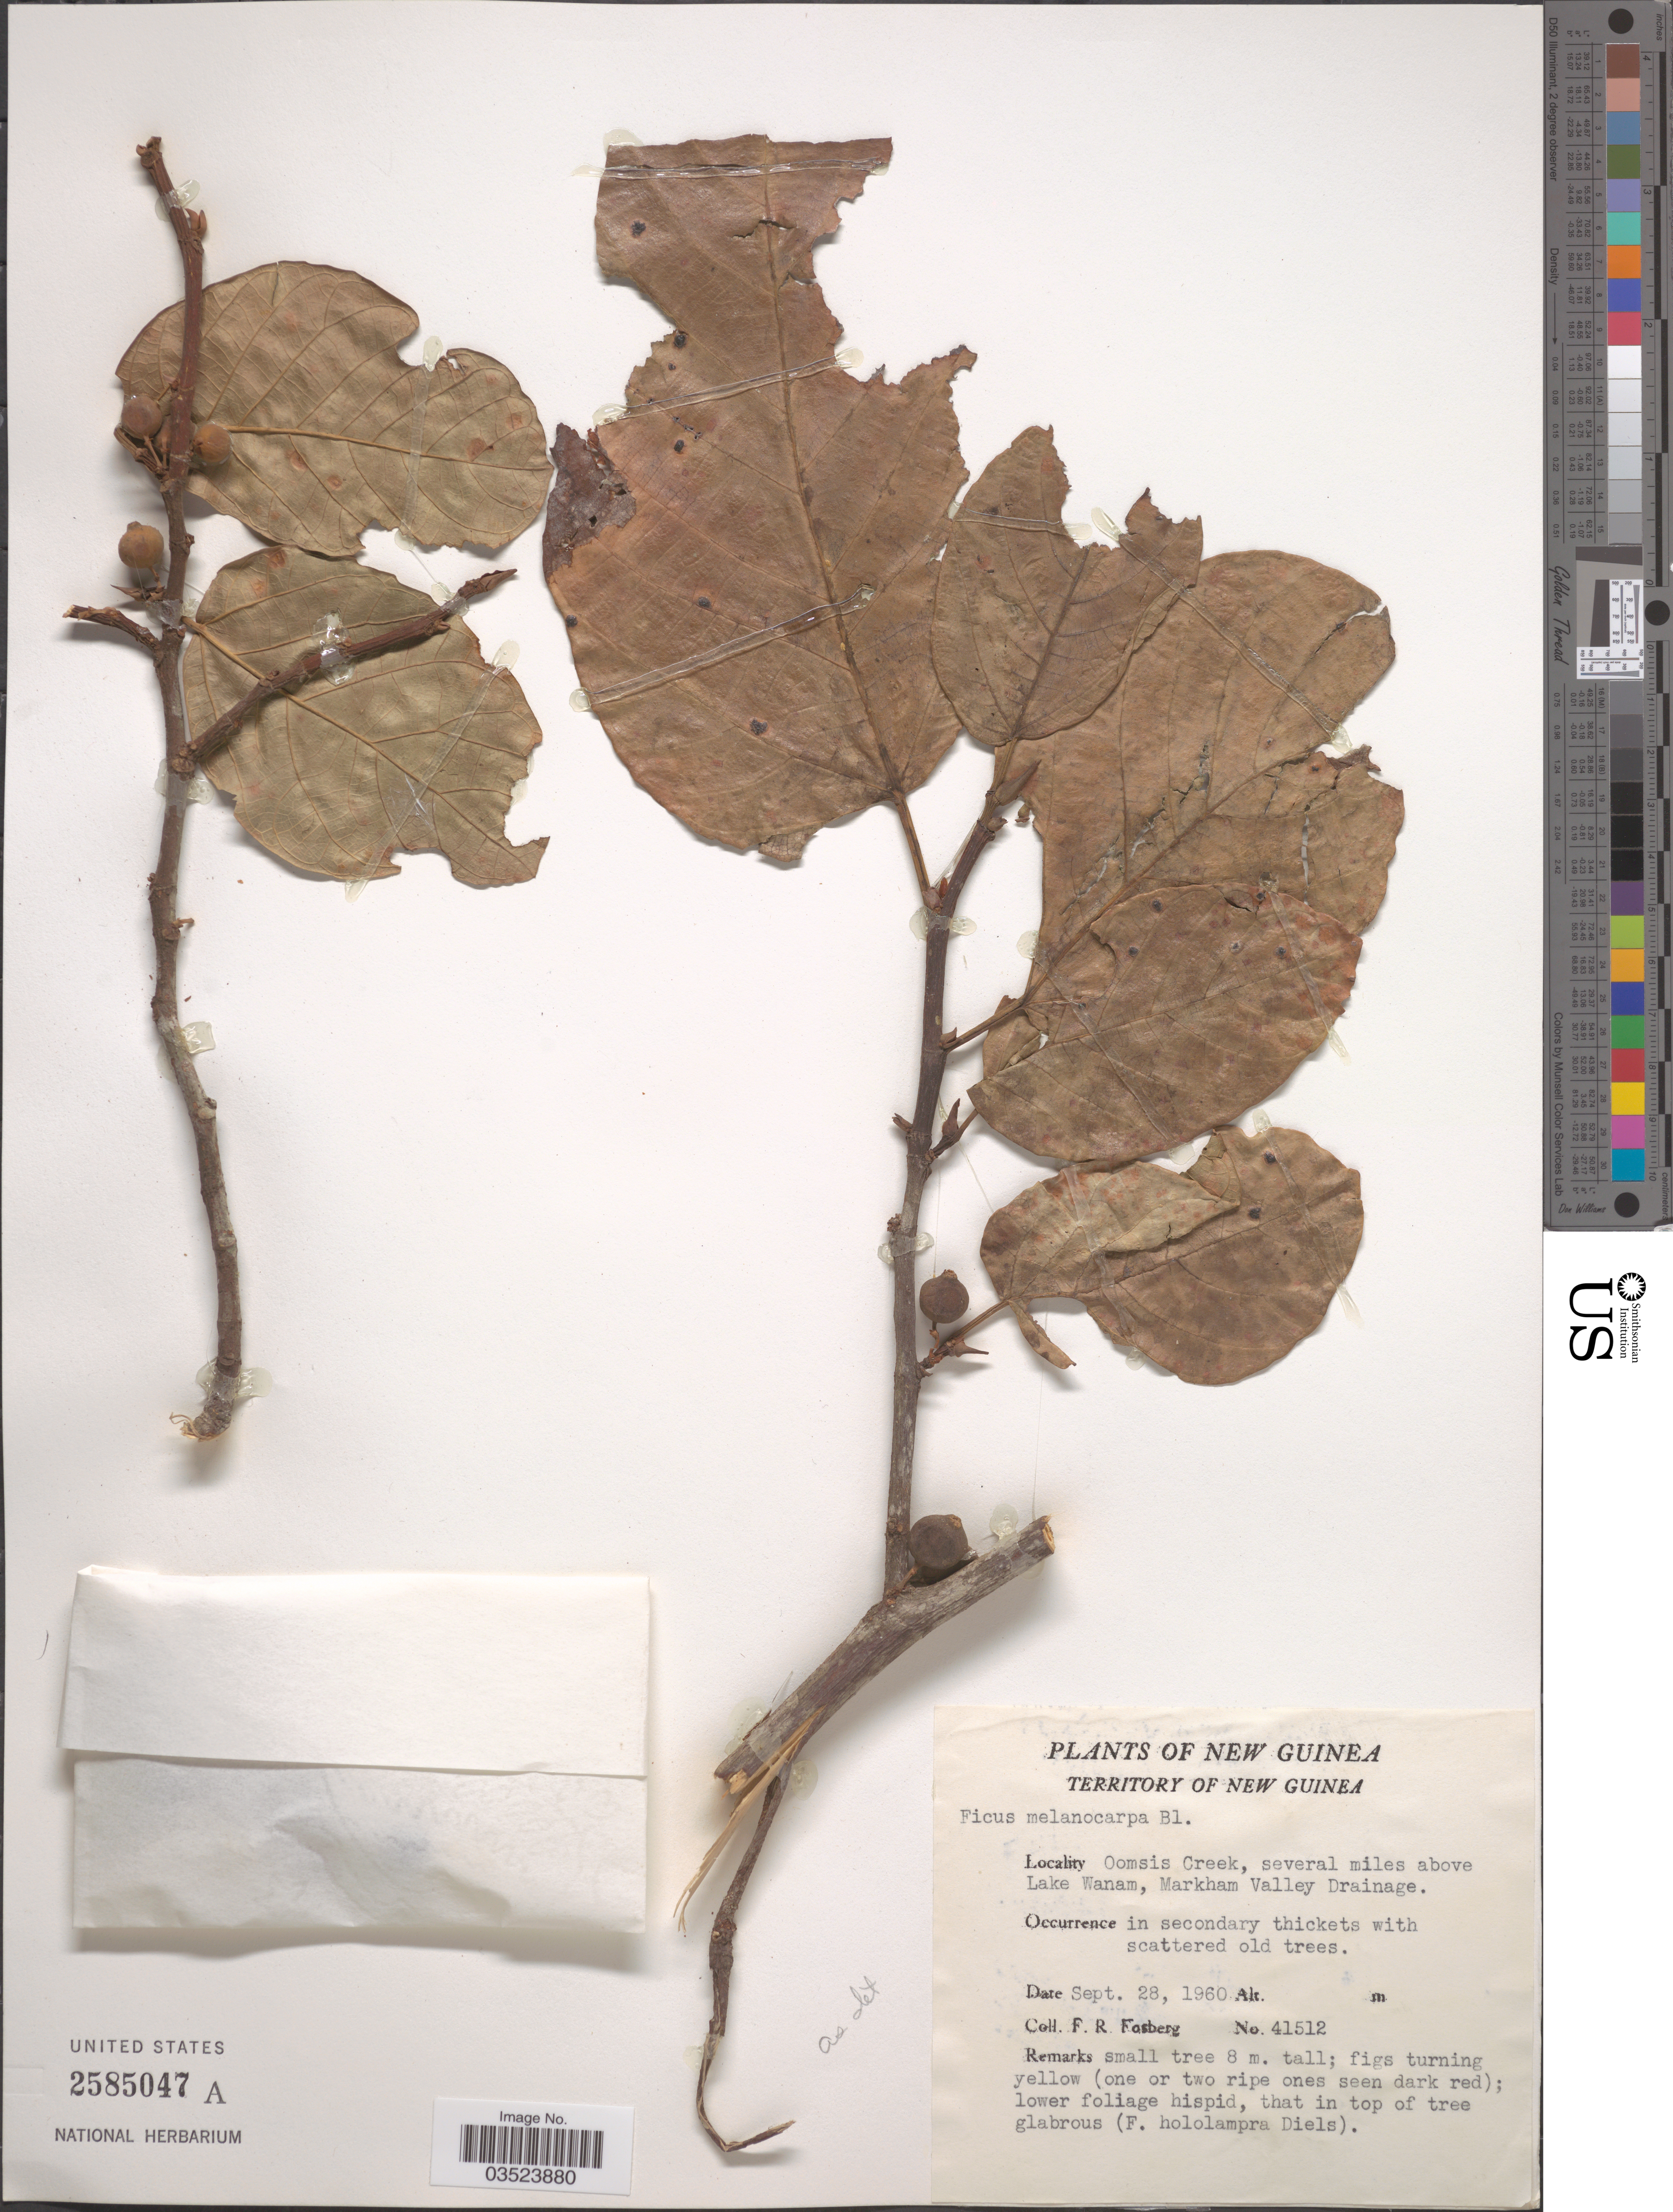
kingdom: Plantae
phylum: Tracheophyta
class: Magnoliopsida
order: Rosales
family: Moraceae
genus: Ficus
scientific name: Ficus melinocarpa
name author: Blume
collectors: F. R. Fosberg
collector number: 41512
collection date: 1960-09-28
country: Papua New Guinea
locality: New Guinea. Territory of New Guinea. Oomsis Creek, several miles above Lake Wanam, Markham Valley Drainage.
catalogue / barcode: US 2585047A